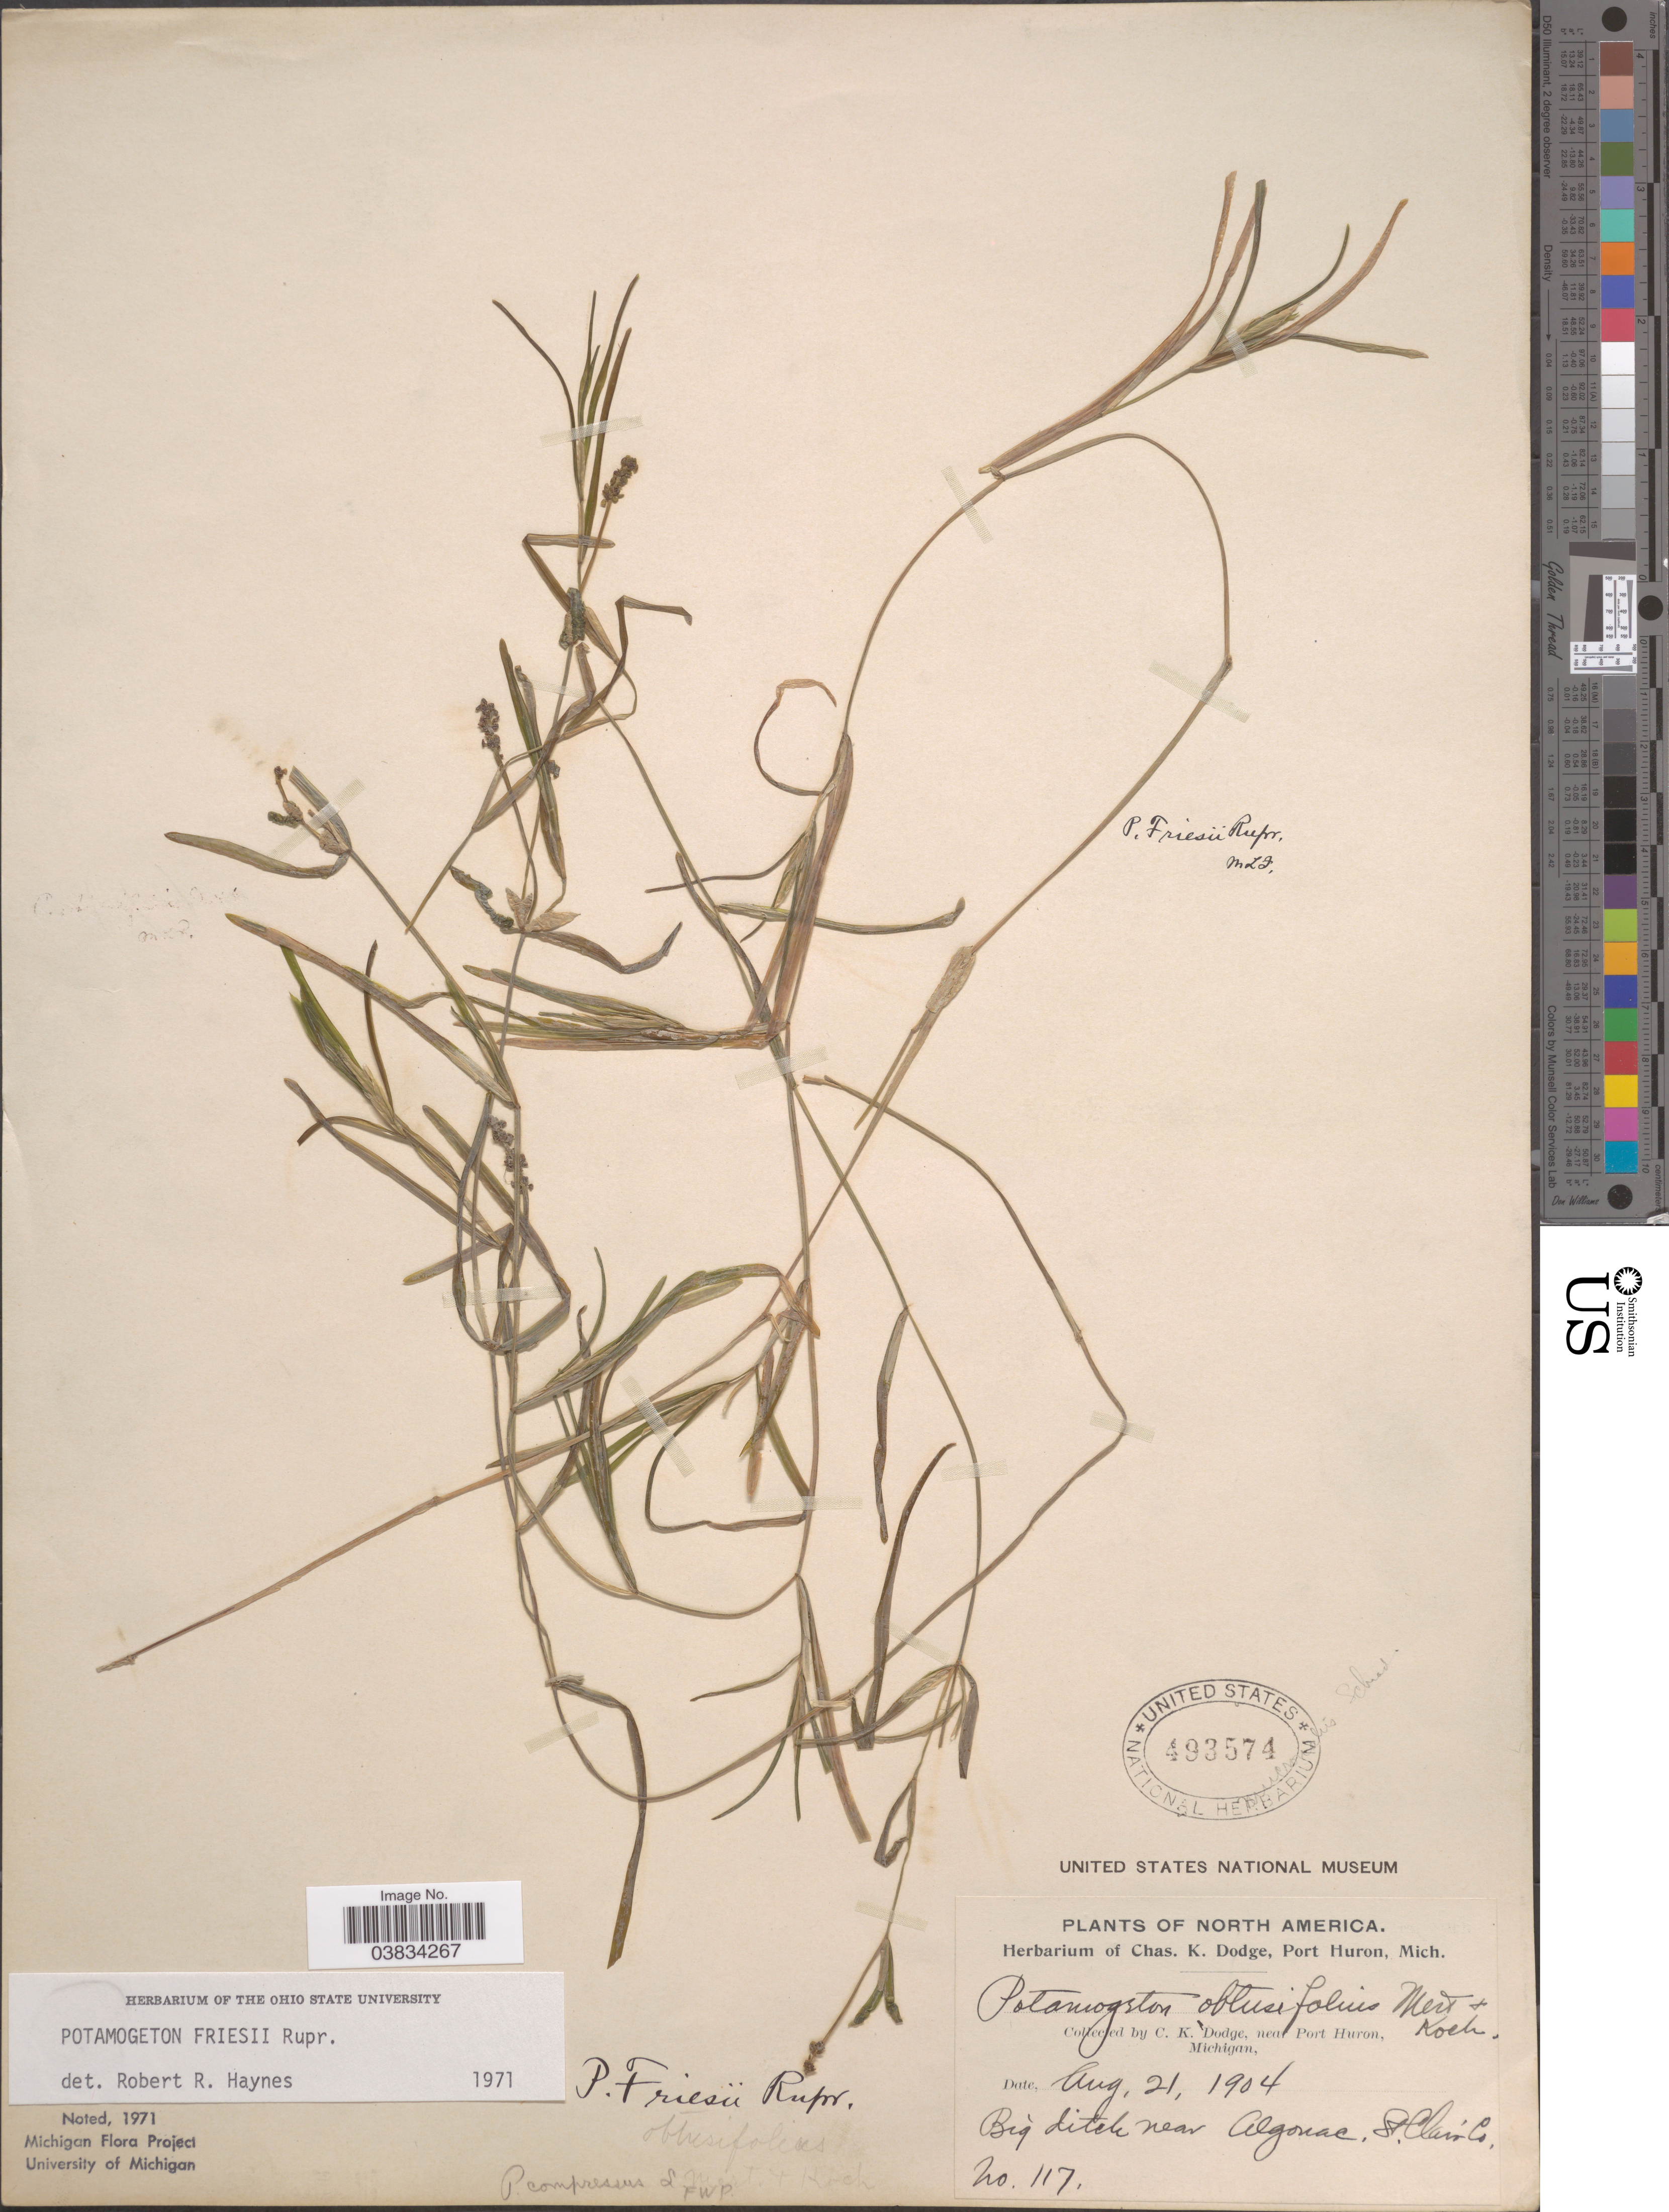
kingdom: Plantae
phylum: Tracheophyta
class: Liliopsida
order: Alismatales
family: Potamogetonaceae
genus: Potamogeton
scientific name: Potamogeton friesii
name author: Rupr.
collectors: C. K. Dodge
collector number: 117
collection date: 1904-08-21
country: United States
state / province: Michigan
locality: Big ditch near Algonac, St. Clair Co.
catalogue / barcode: US 493574